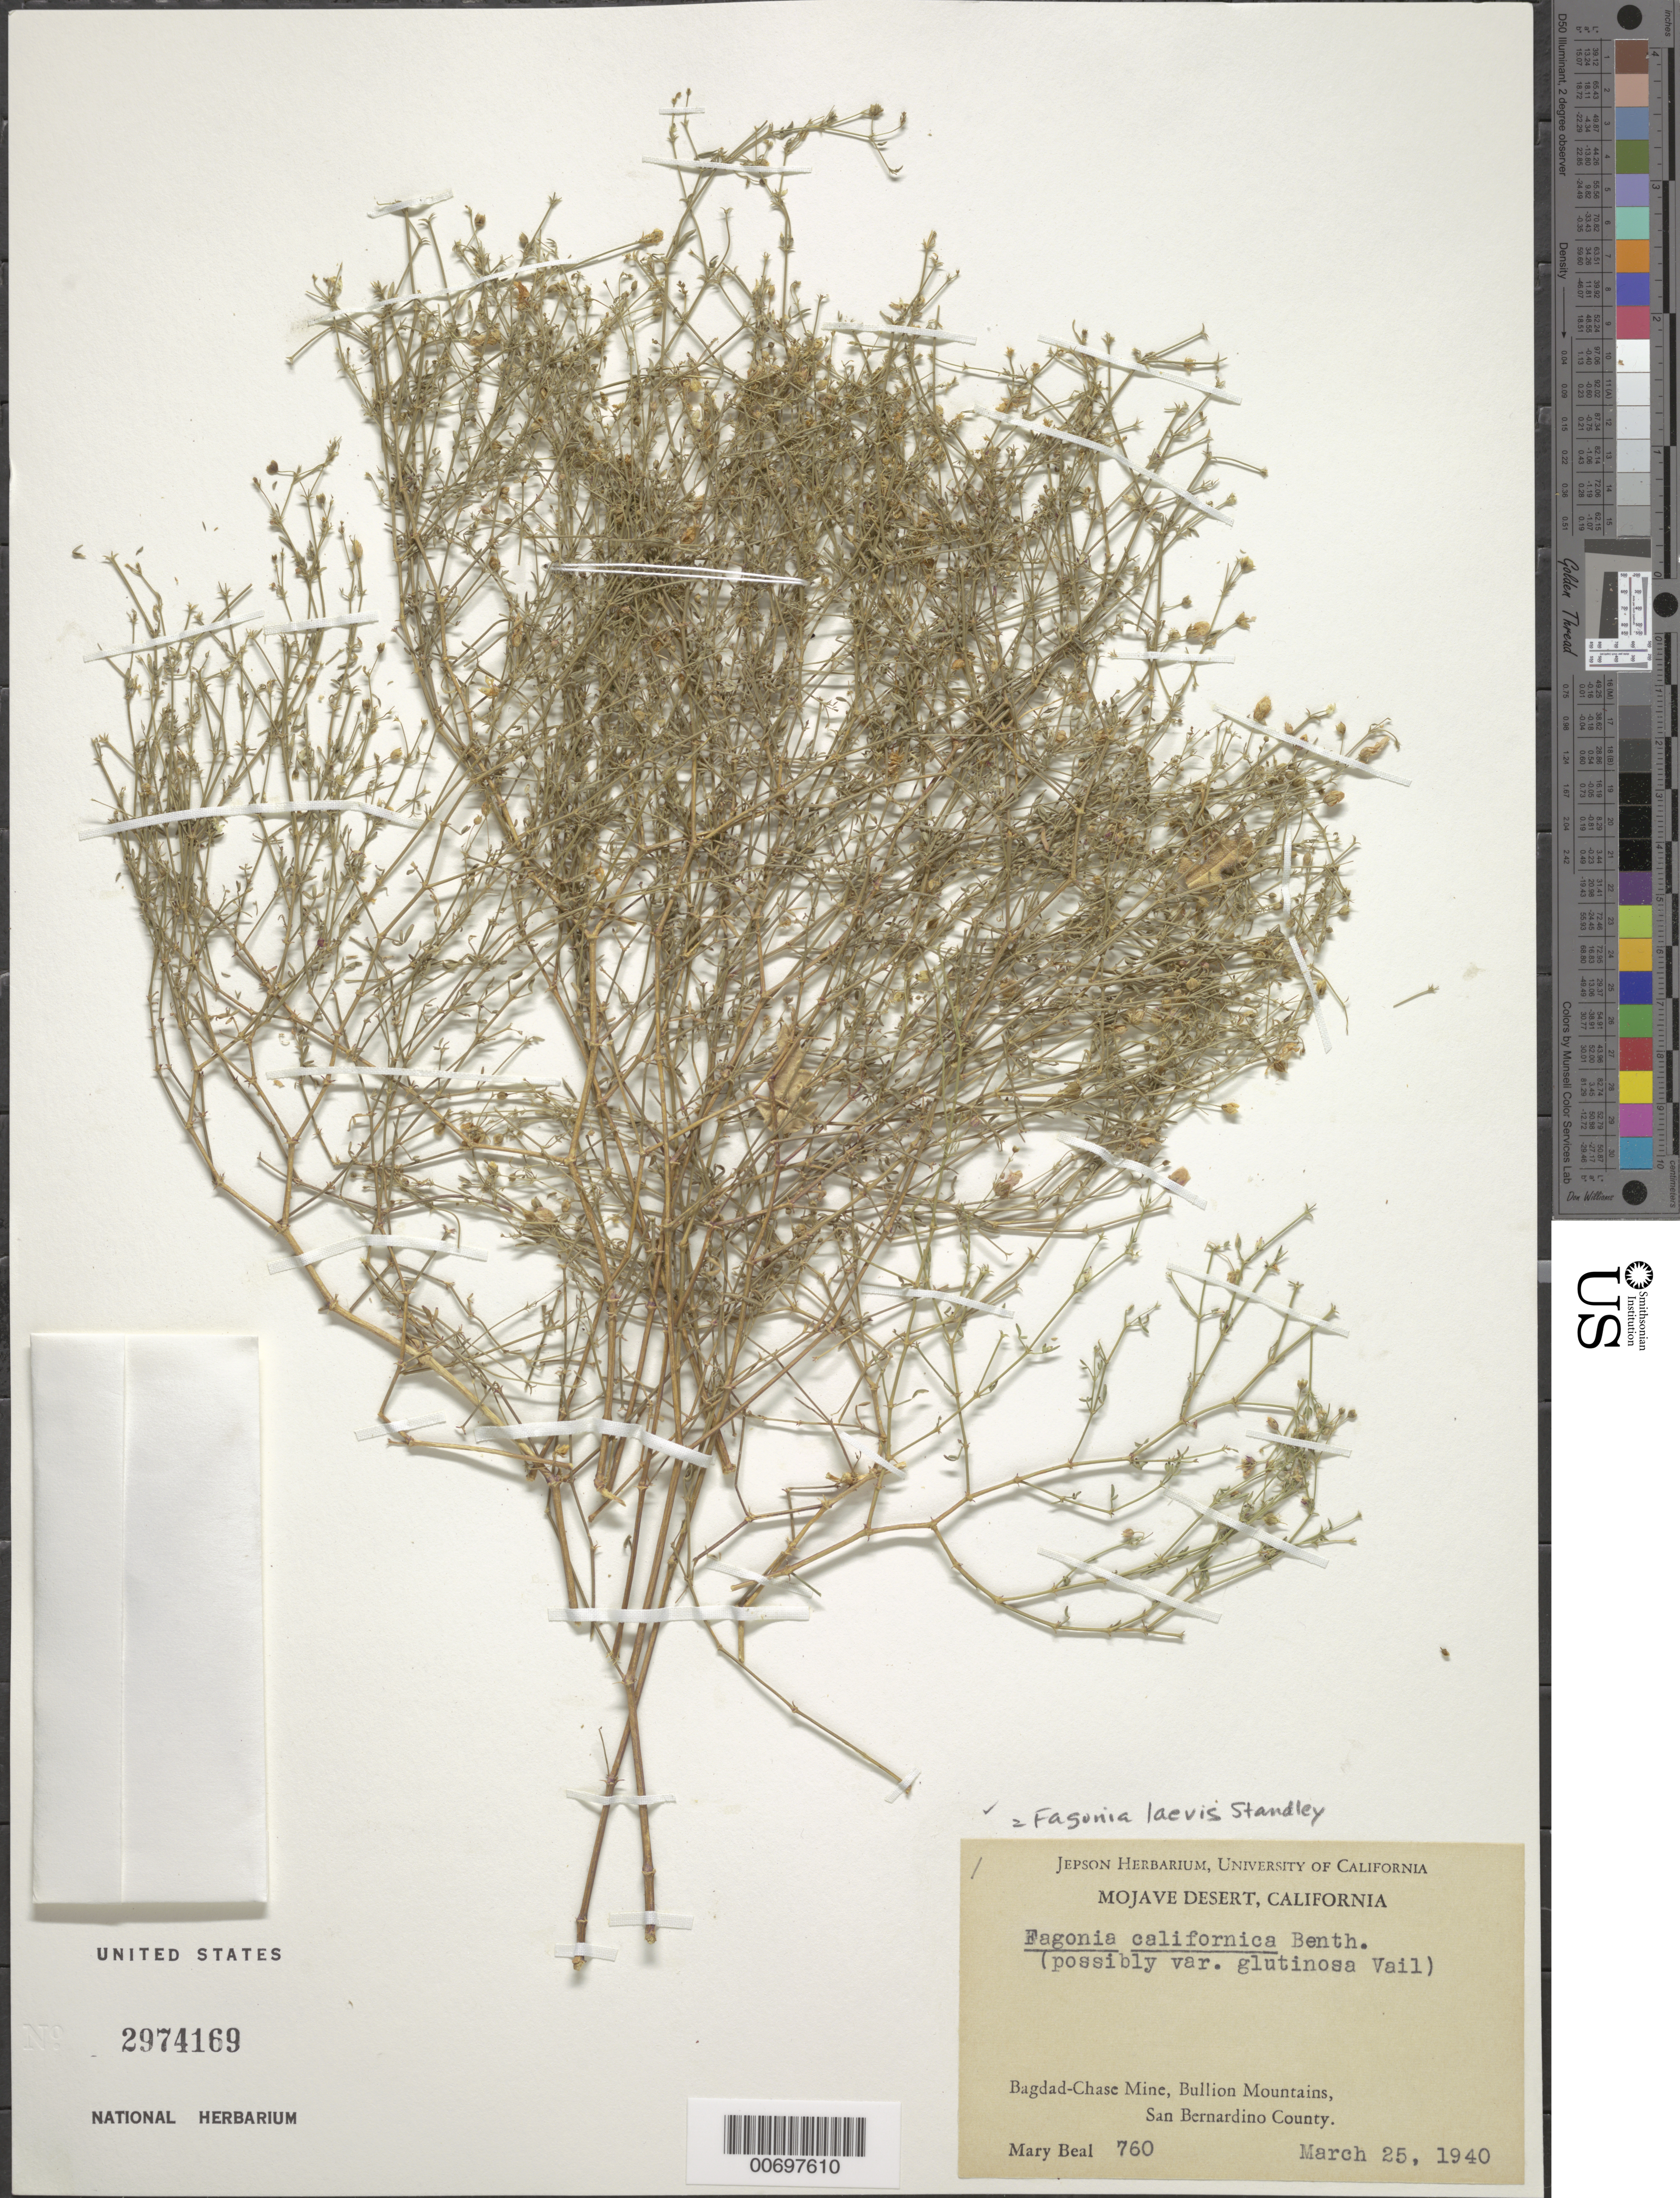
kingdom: Plantae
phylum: Tracheophyta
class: Magnoliopsida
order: Zygophyllales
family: Zygophyllaceae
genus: Fagonia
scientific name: Fagonia laevis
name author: Standl.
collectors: M. Beal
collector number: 760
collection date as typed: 25 Mar 1940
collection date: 1940-03-25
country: United States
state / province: California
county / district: San Bernardino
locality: Bagdad-Chase Mine, Bullion Mts., Mojave Desert.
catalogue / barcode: US 2974169